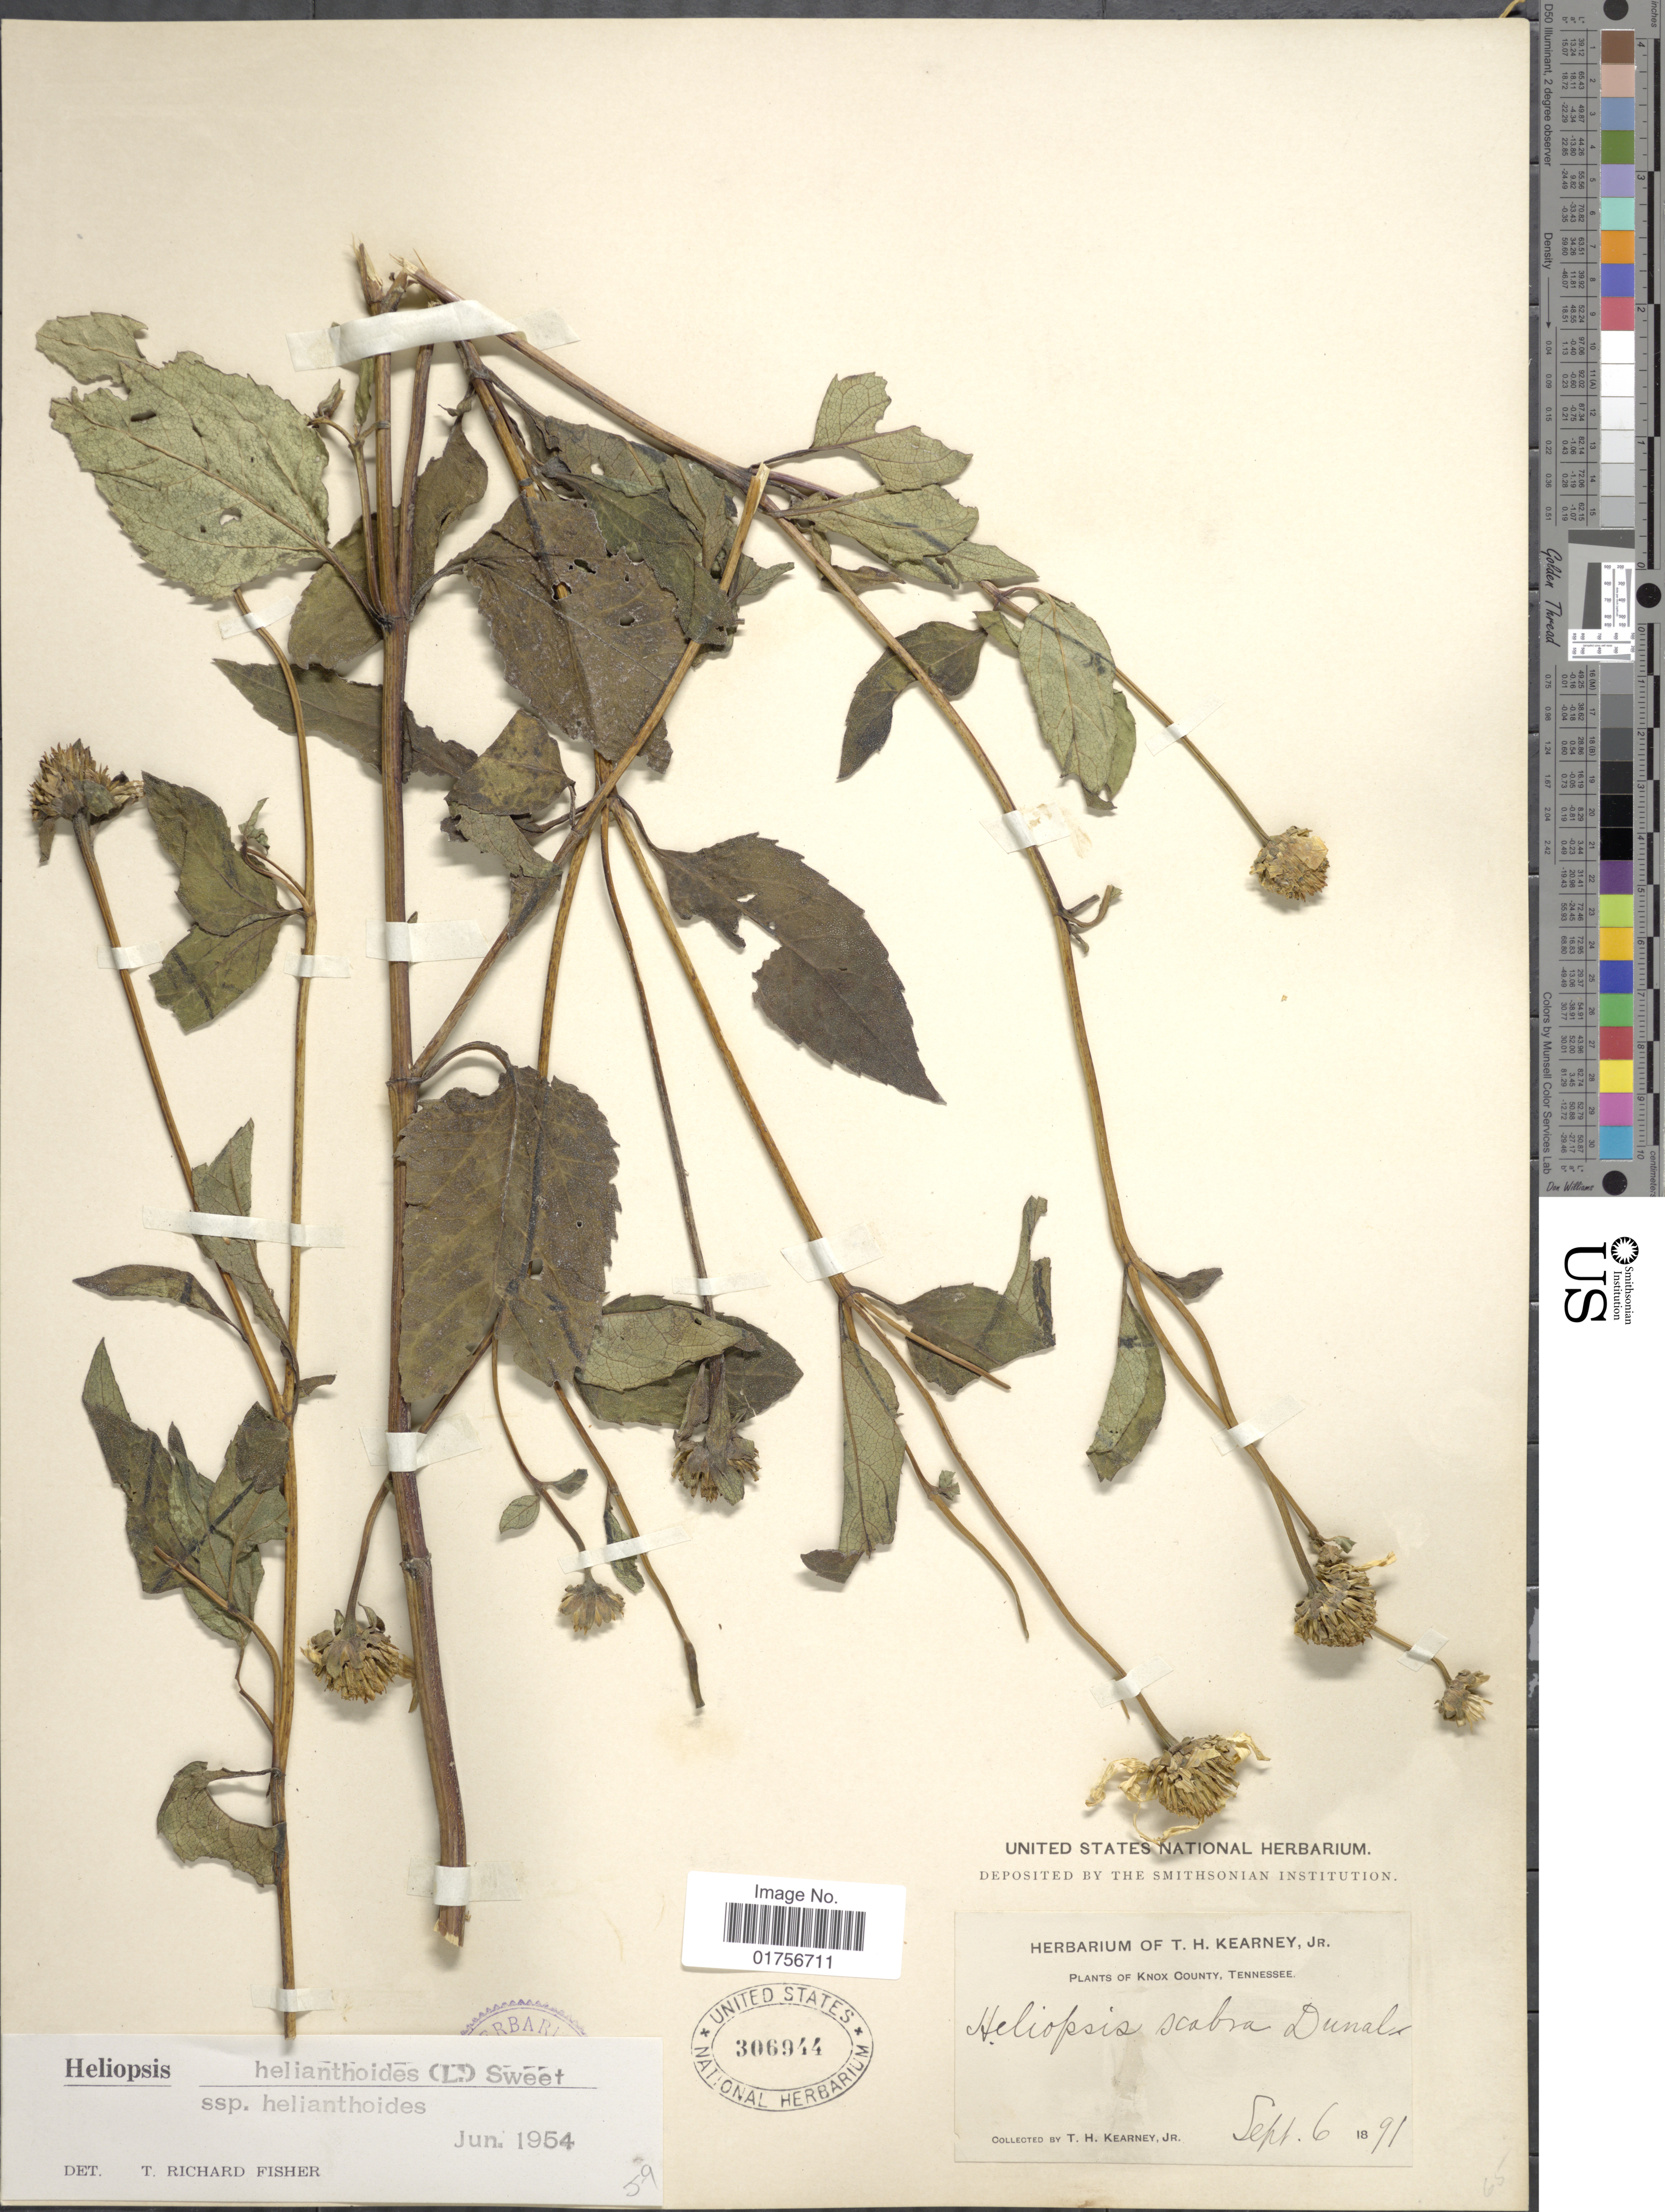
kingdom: Plantae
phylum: Tracheophyta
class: Magnoliopsida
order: Asterales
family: Asteraceae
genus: Heliopsis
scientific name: Heliopsis helianthoides subsp. helianthoides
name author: (L.) Sweet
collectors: T. H. Kearney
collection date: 1891-09-06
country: United States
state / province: Tennessee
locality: Knox County, Tennessee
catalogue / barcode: US 306944